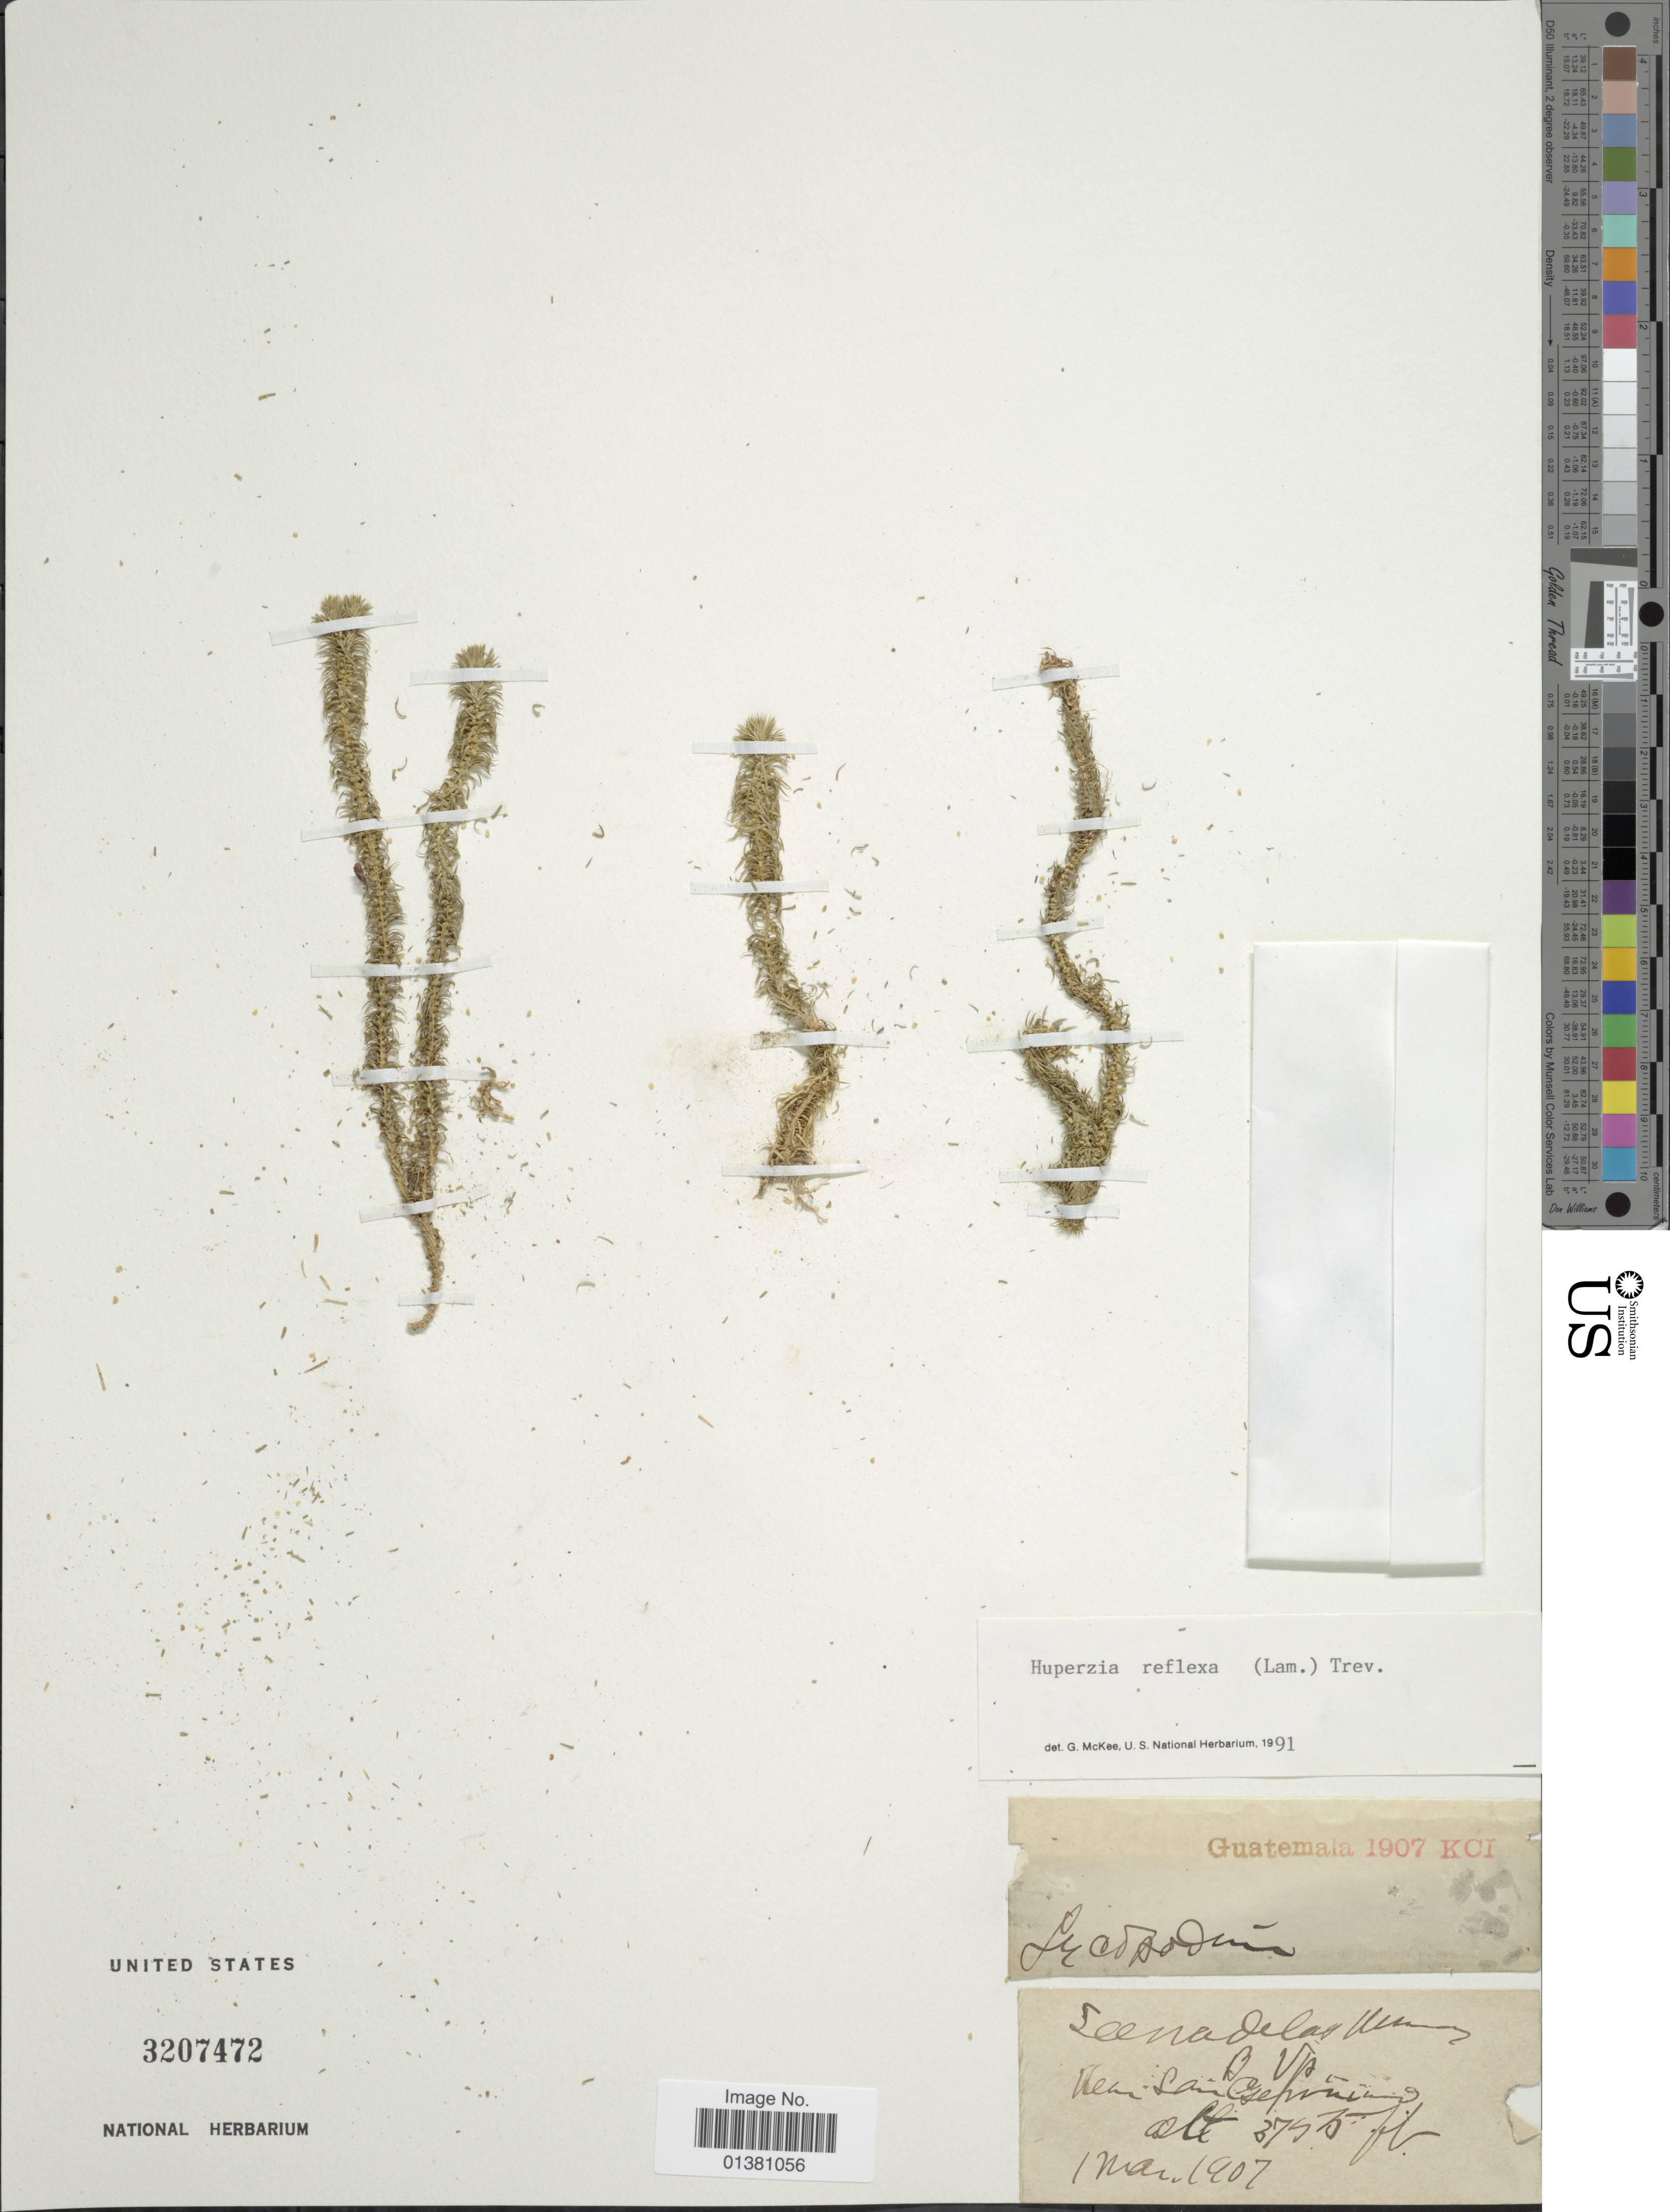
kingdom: Plantae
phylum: Tracheophyta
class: Lycopodiopsida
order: Lycopodiales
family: Lycopodiaceae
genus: Phlegmariurus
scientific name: Phlegmariurus reflexus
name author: (Lam.) B. Øllg.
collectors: W. A. Kellerman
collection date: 1907-03-01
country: Guatemala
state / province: Guatemala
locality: Near San (illegible)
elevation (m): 1143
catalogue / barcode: US 3207472